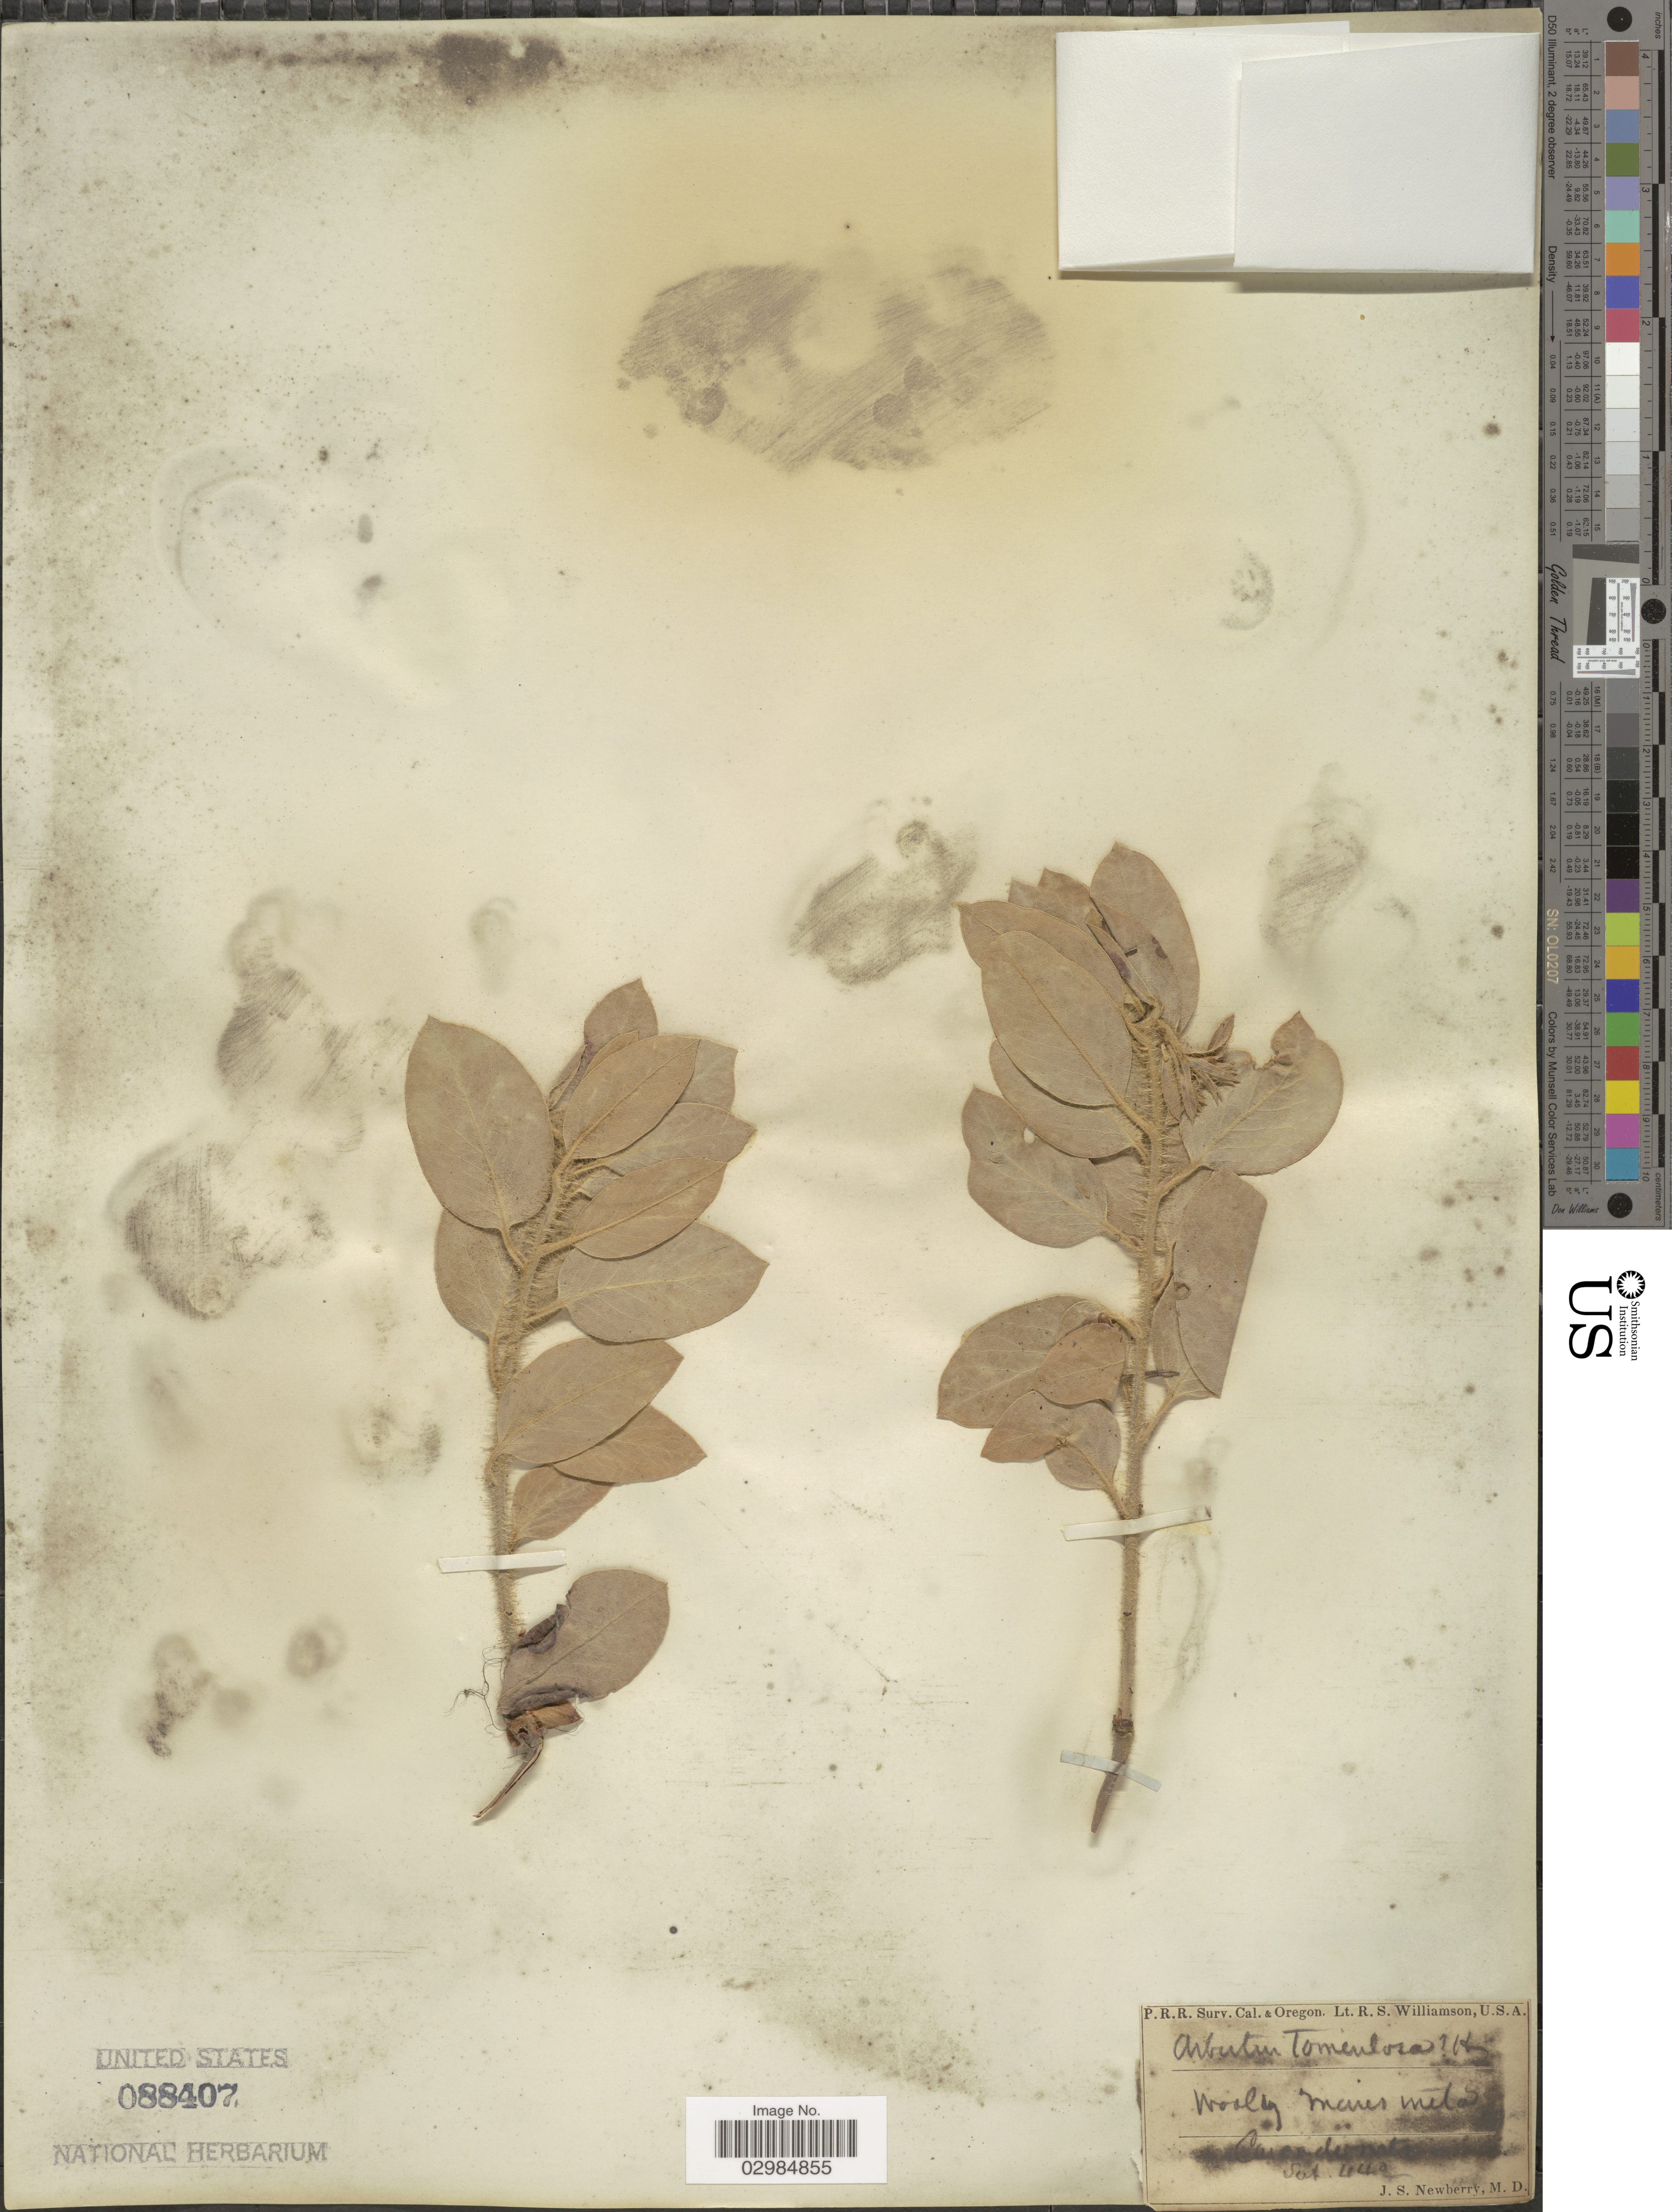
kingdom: Plantae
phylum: Tracheophyta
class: Magnoliopsida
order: Ericales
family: Ericaceae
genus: Arctostaphylos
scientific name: Arctostaphylos tomentosa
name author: (Pursh) Lindl.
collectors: J. S. Newberry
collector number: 440?*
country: United States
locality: Cal. & Oregon. Cascade Mts.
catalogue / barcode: US 88407